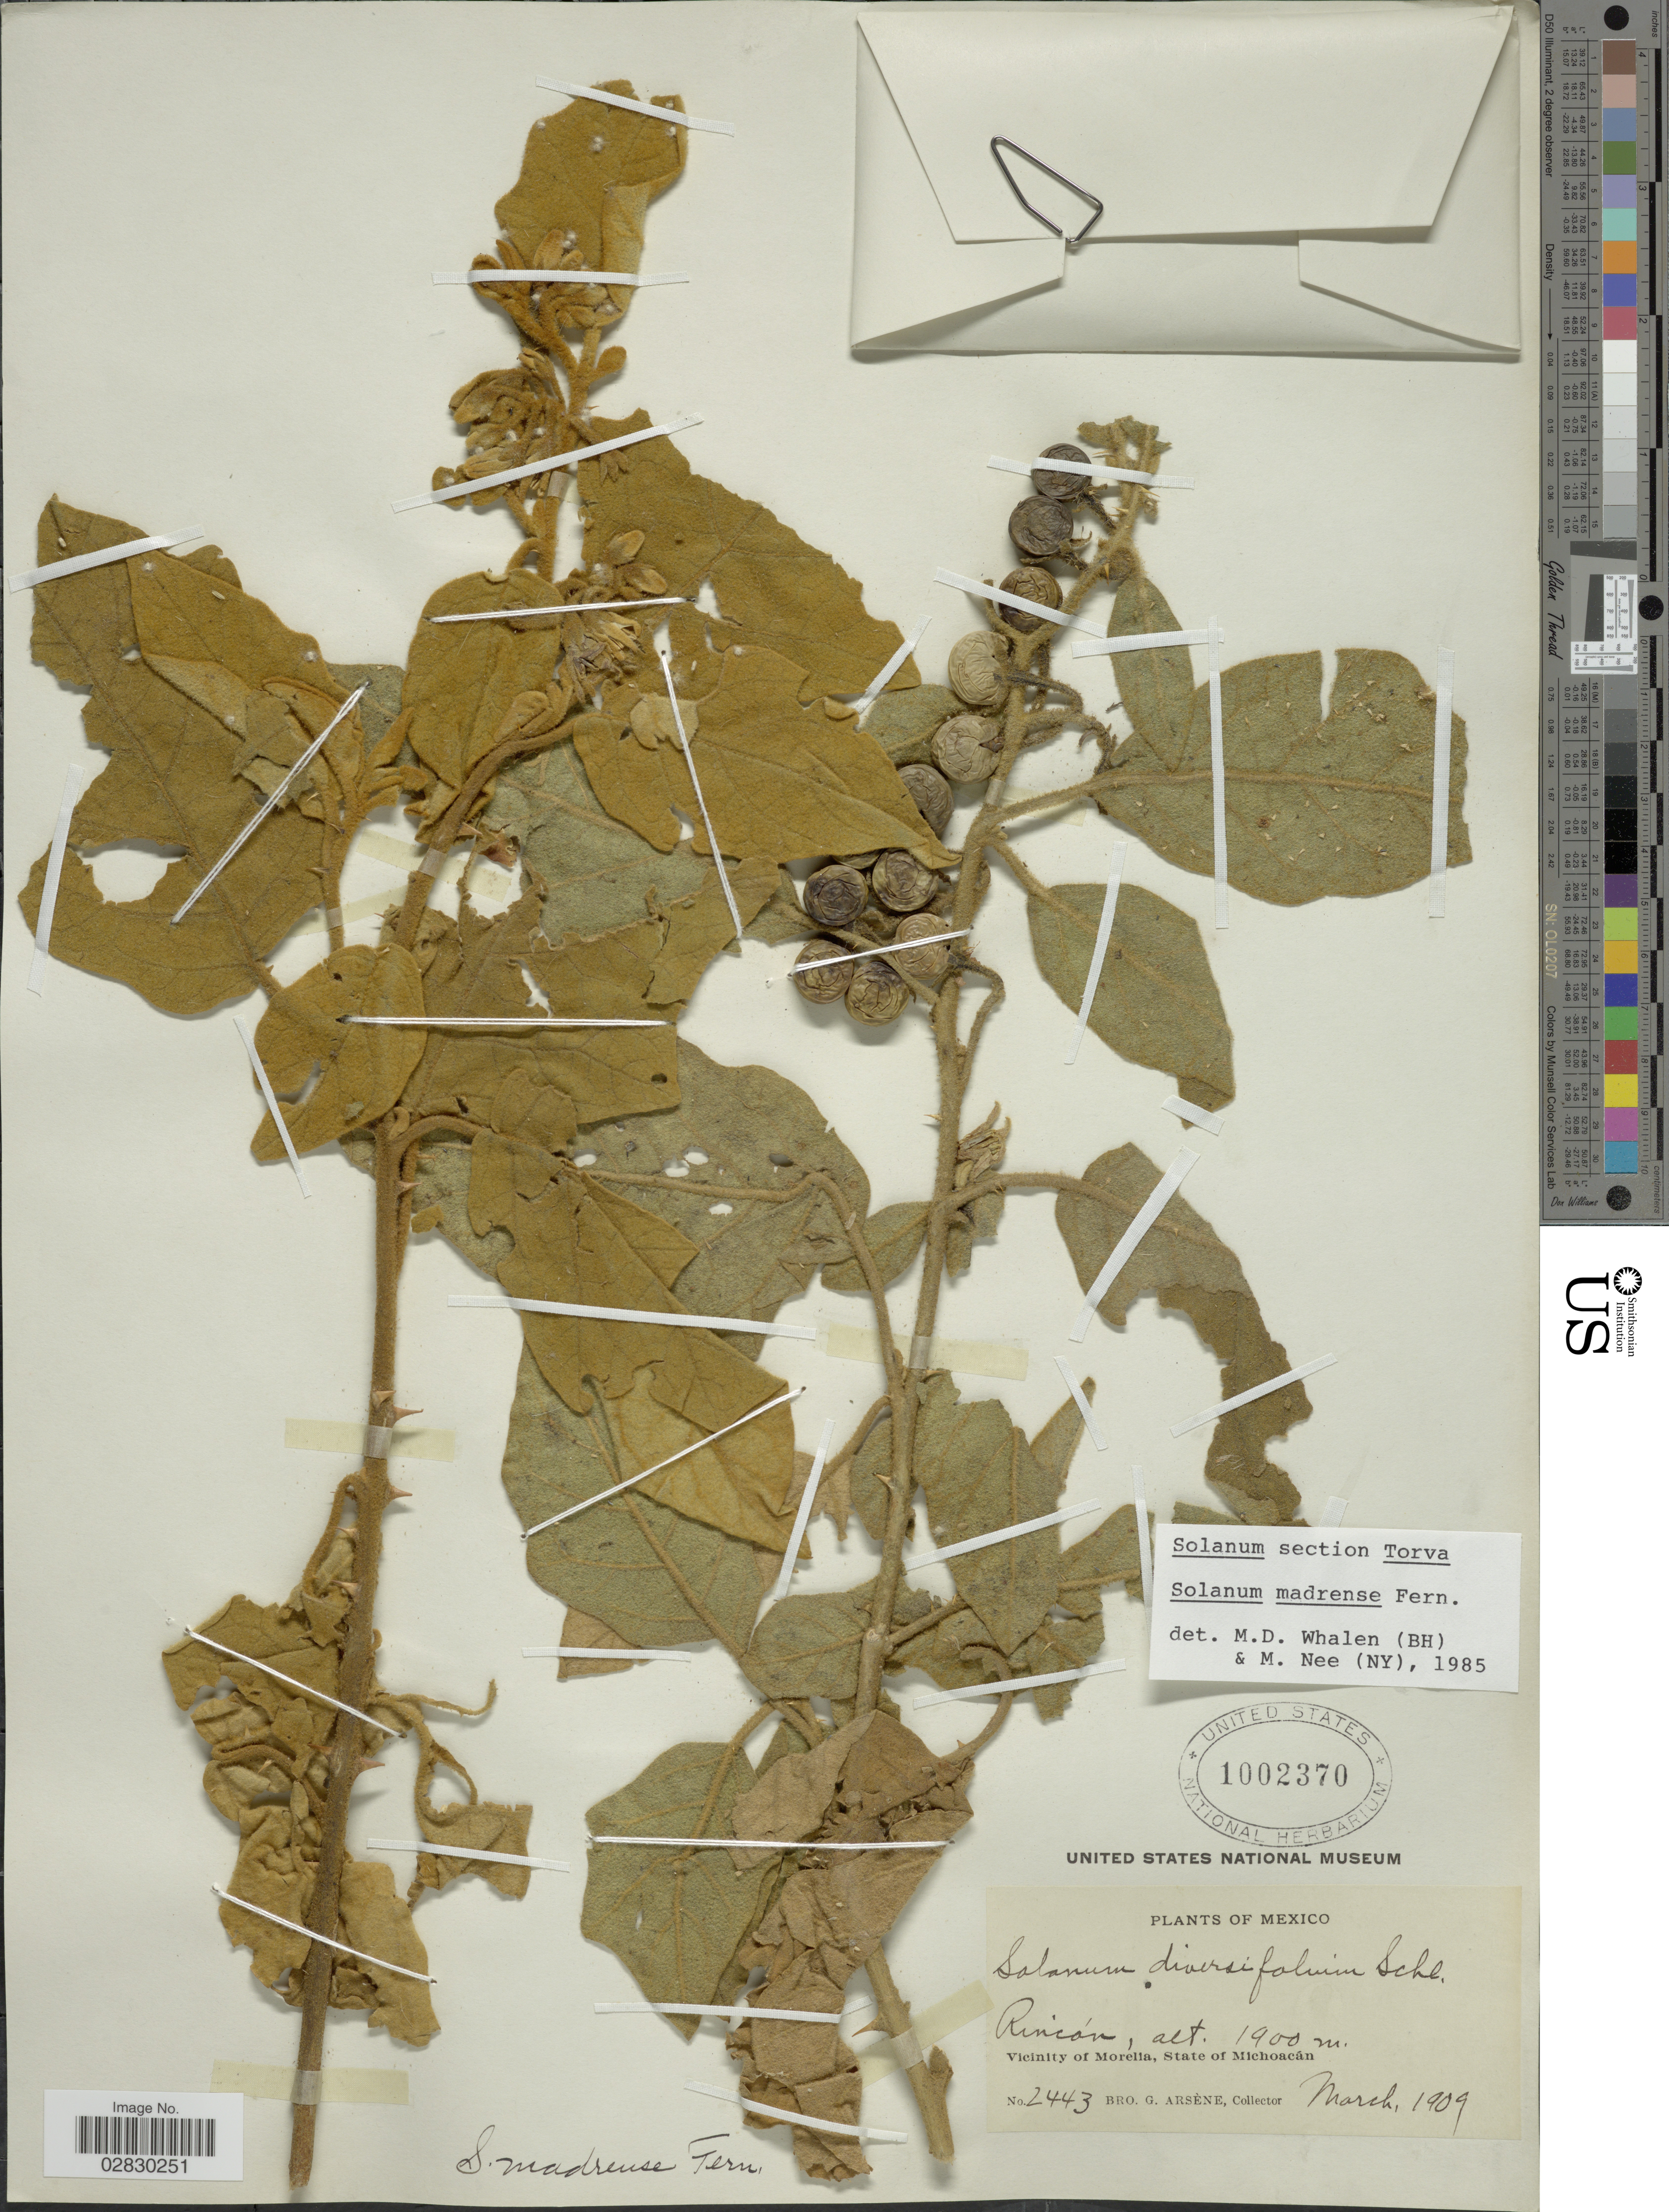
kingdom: Plantae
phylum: Tracheophyta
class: Magnoliopsida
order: Solanales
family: Solanaceae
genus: Solanum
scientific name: Solanum madrense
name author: Fernald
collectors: Bro. G. Arsène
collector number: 2443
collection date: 1909-03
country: Mexico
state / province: Michoacán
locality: Rincón, Vicinity of Morelia.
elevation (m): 1900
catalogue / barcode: US 1002370